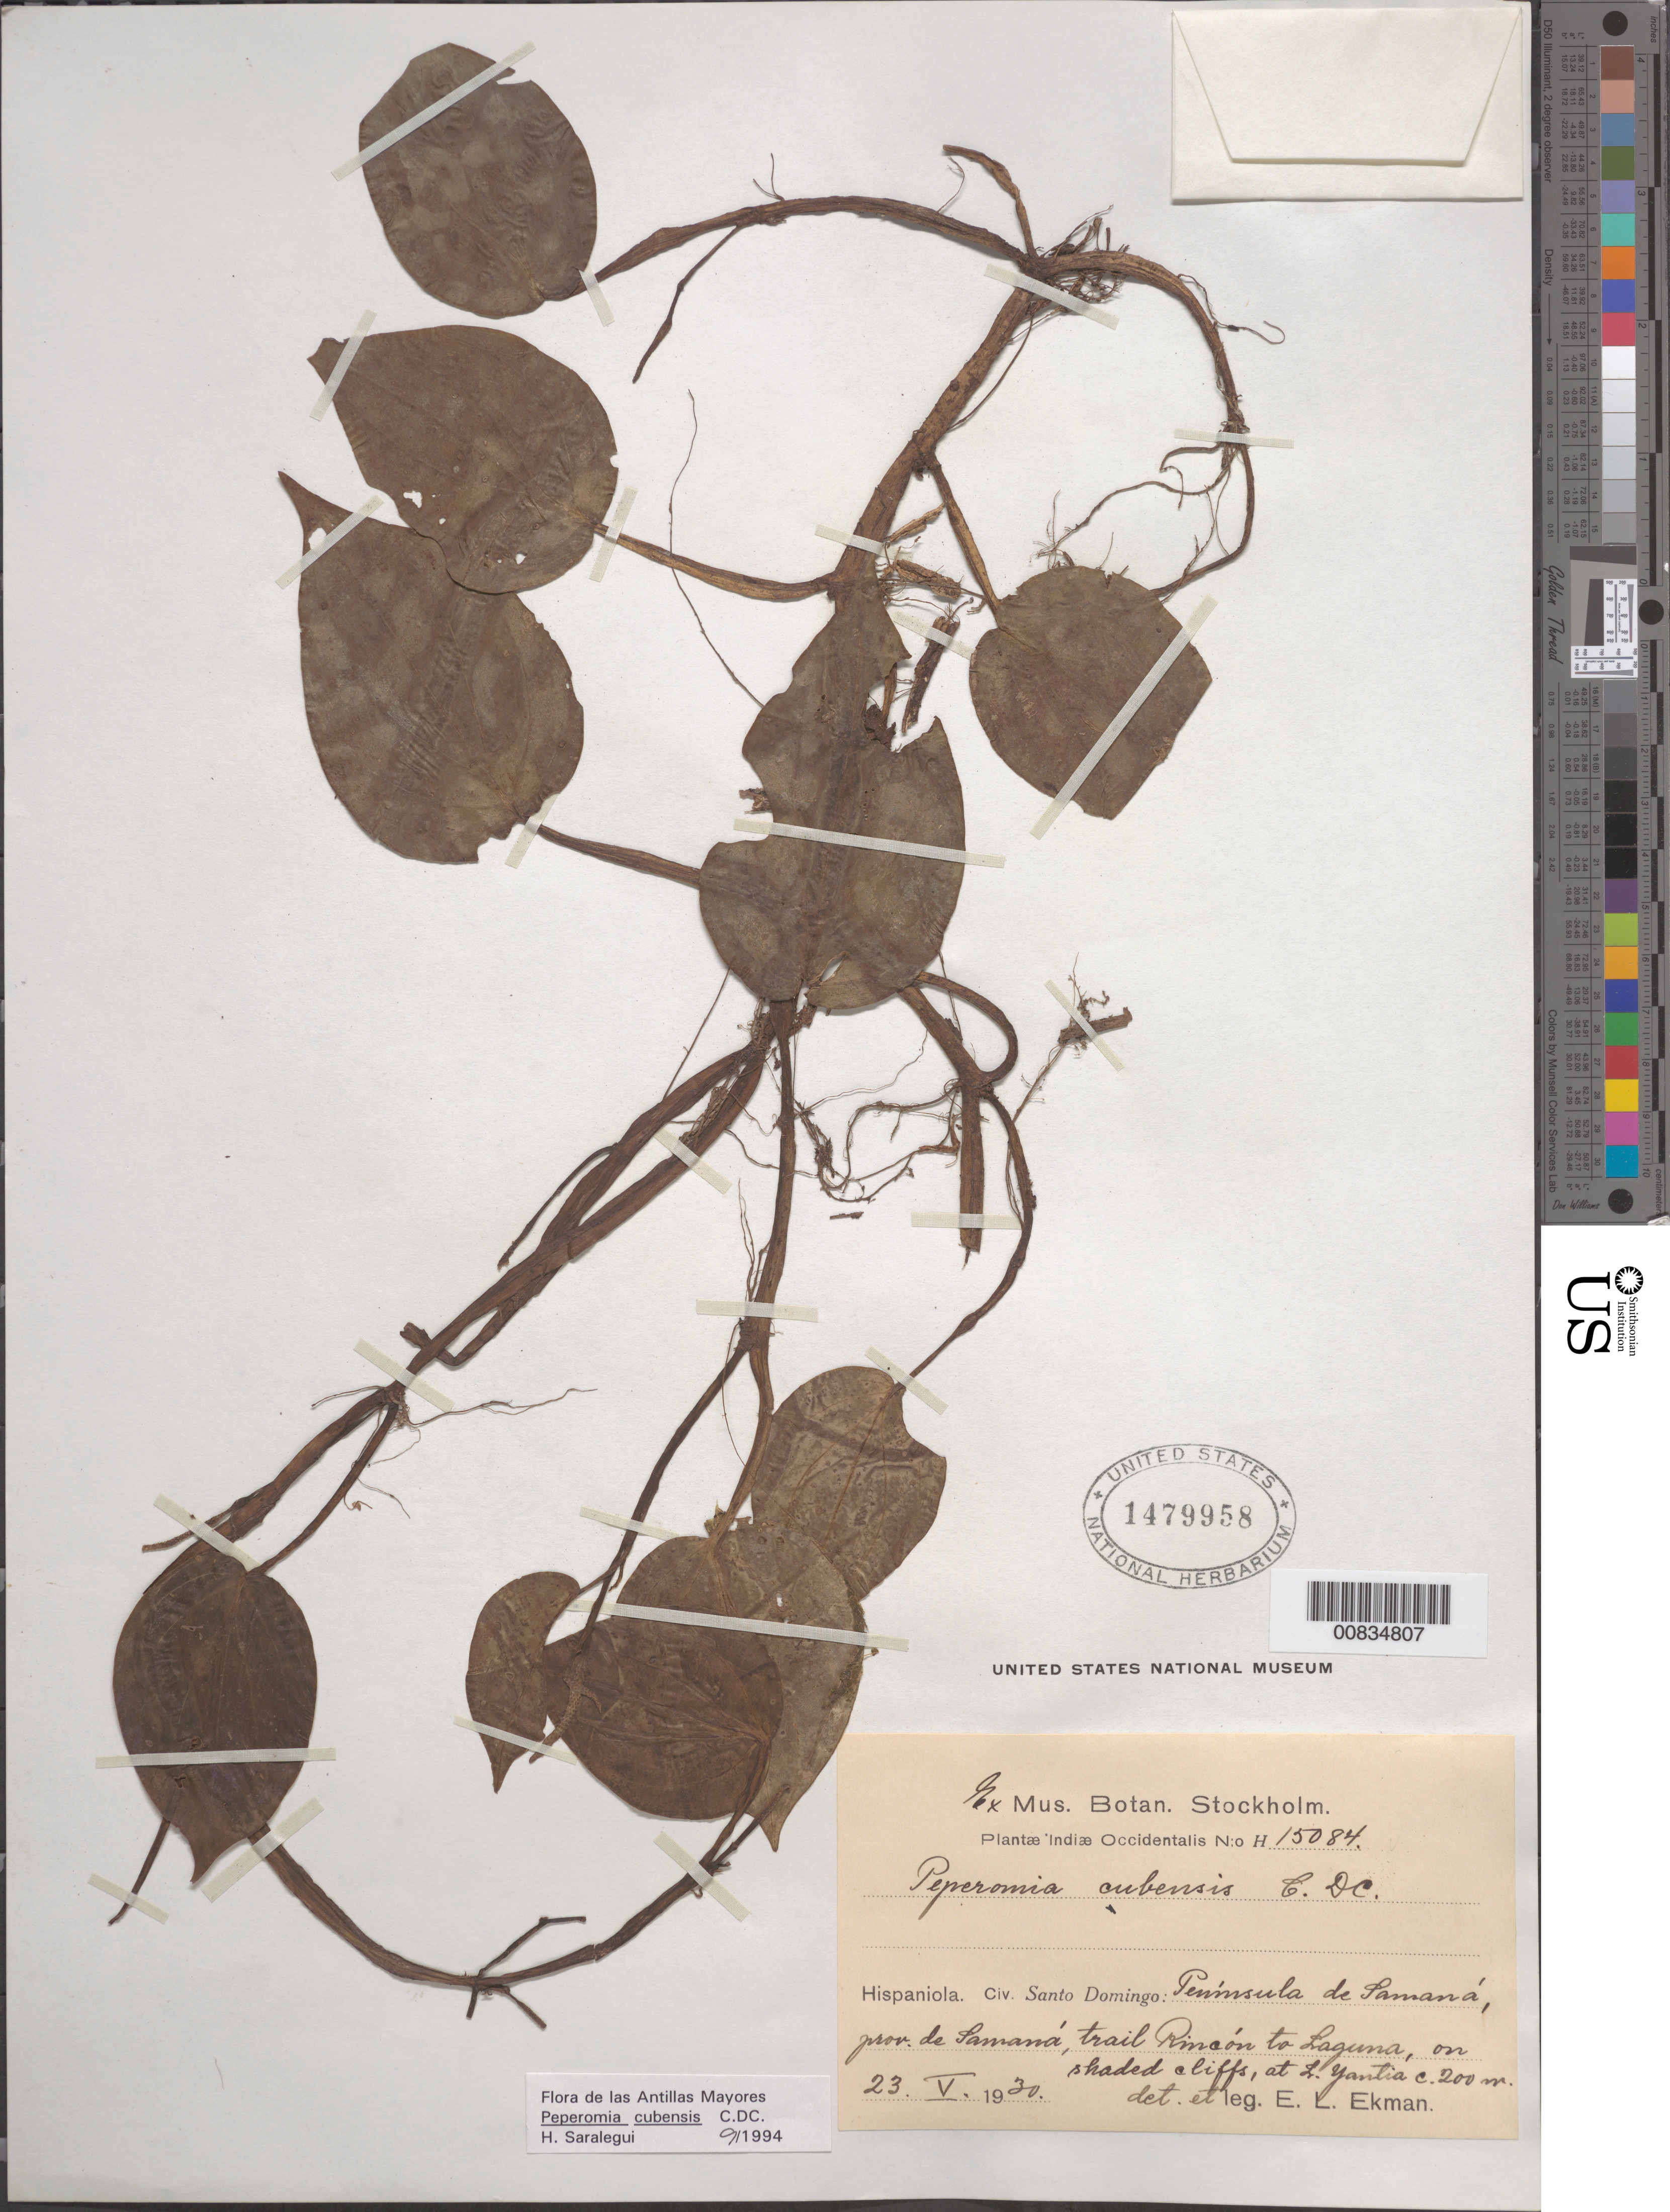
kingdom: Plantae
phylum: Tracheophyta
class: Magnoliopsida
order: Piperales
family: Piperaceae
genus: Peperomia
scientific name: Peperomia cubensis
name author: C. DC.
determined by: Saralegui Boza, H., (HAJB), Jardin Botanico Nacional (Habana)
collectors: E. L. Ekman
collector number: H 15084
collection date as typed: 23 May 1930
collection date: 1930-05-23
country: Dominican Republic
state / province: Samana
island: Hispaniola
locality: Península de Samaná. Trail Rincón to Laguna, at L. Yantia.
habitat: Shaded cliffs.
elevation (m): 200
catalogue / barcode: US 1479958